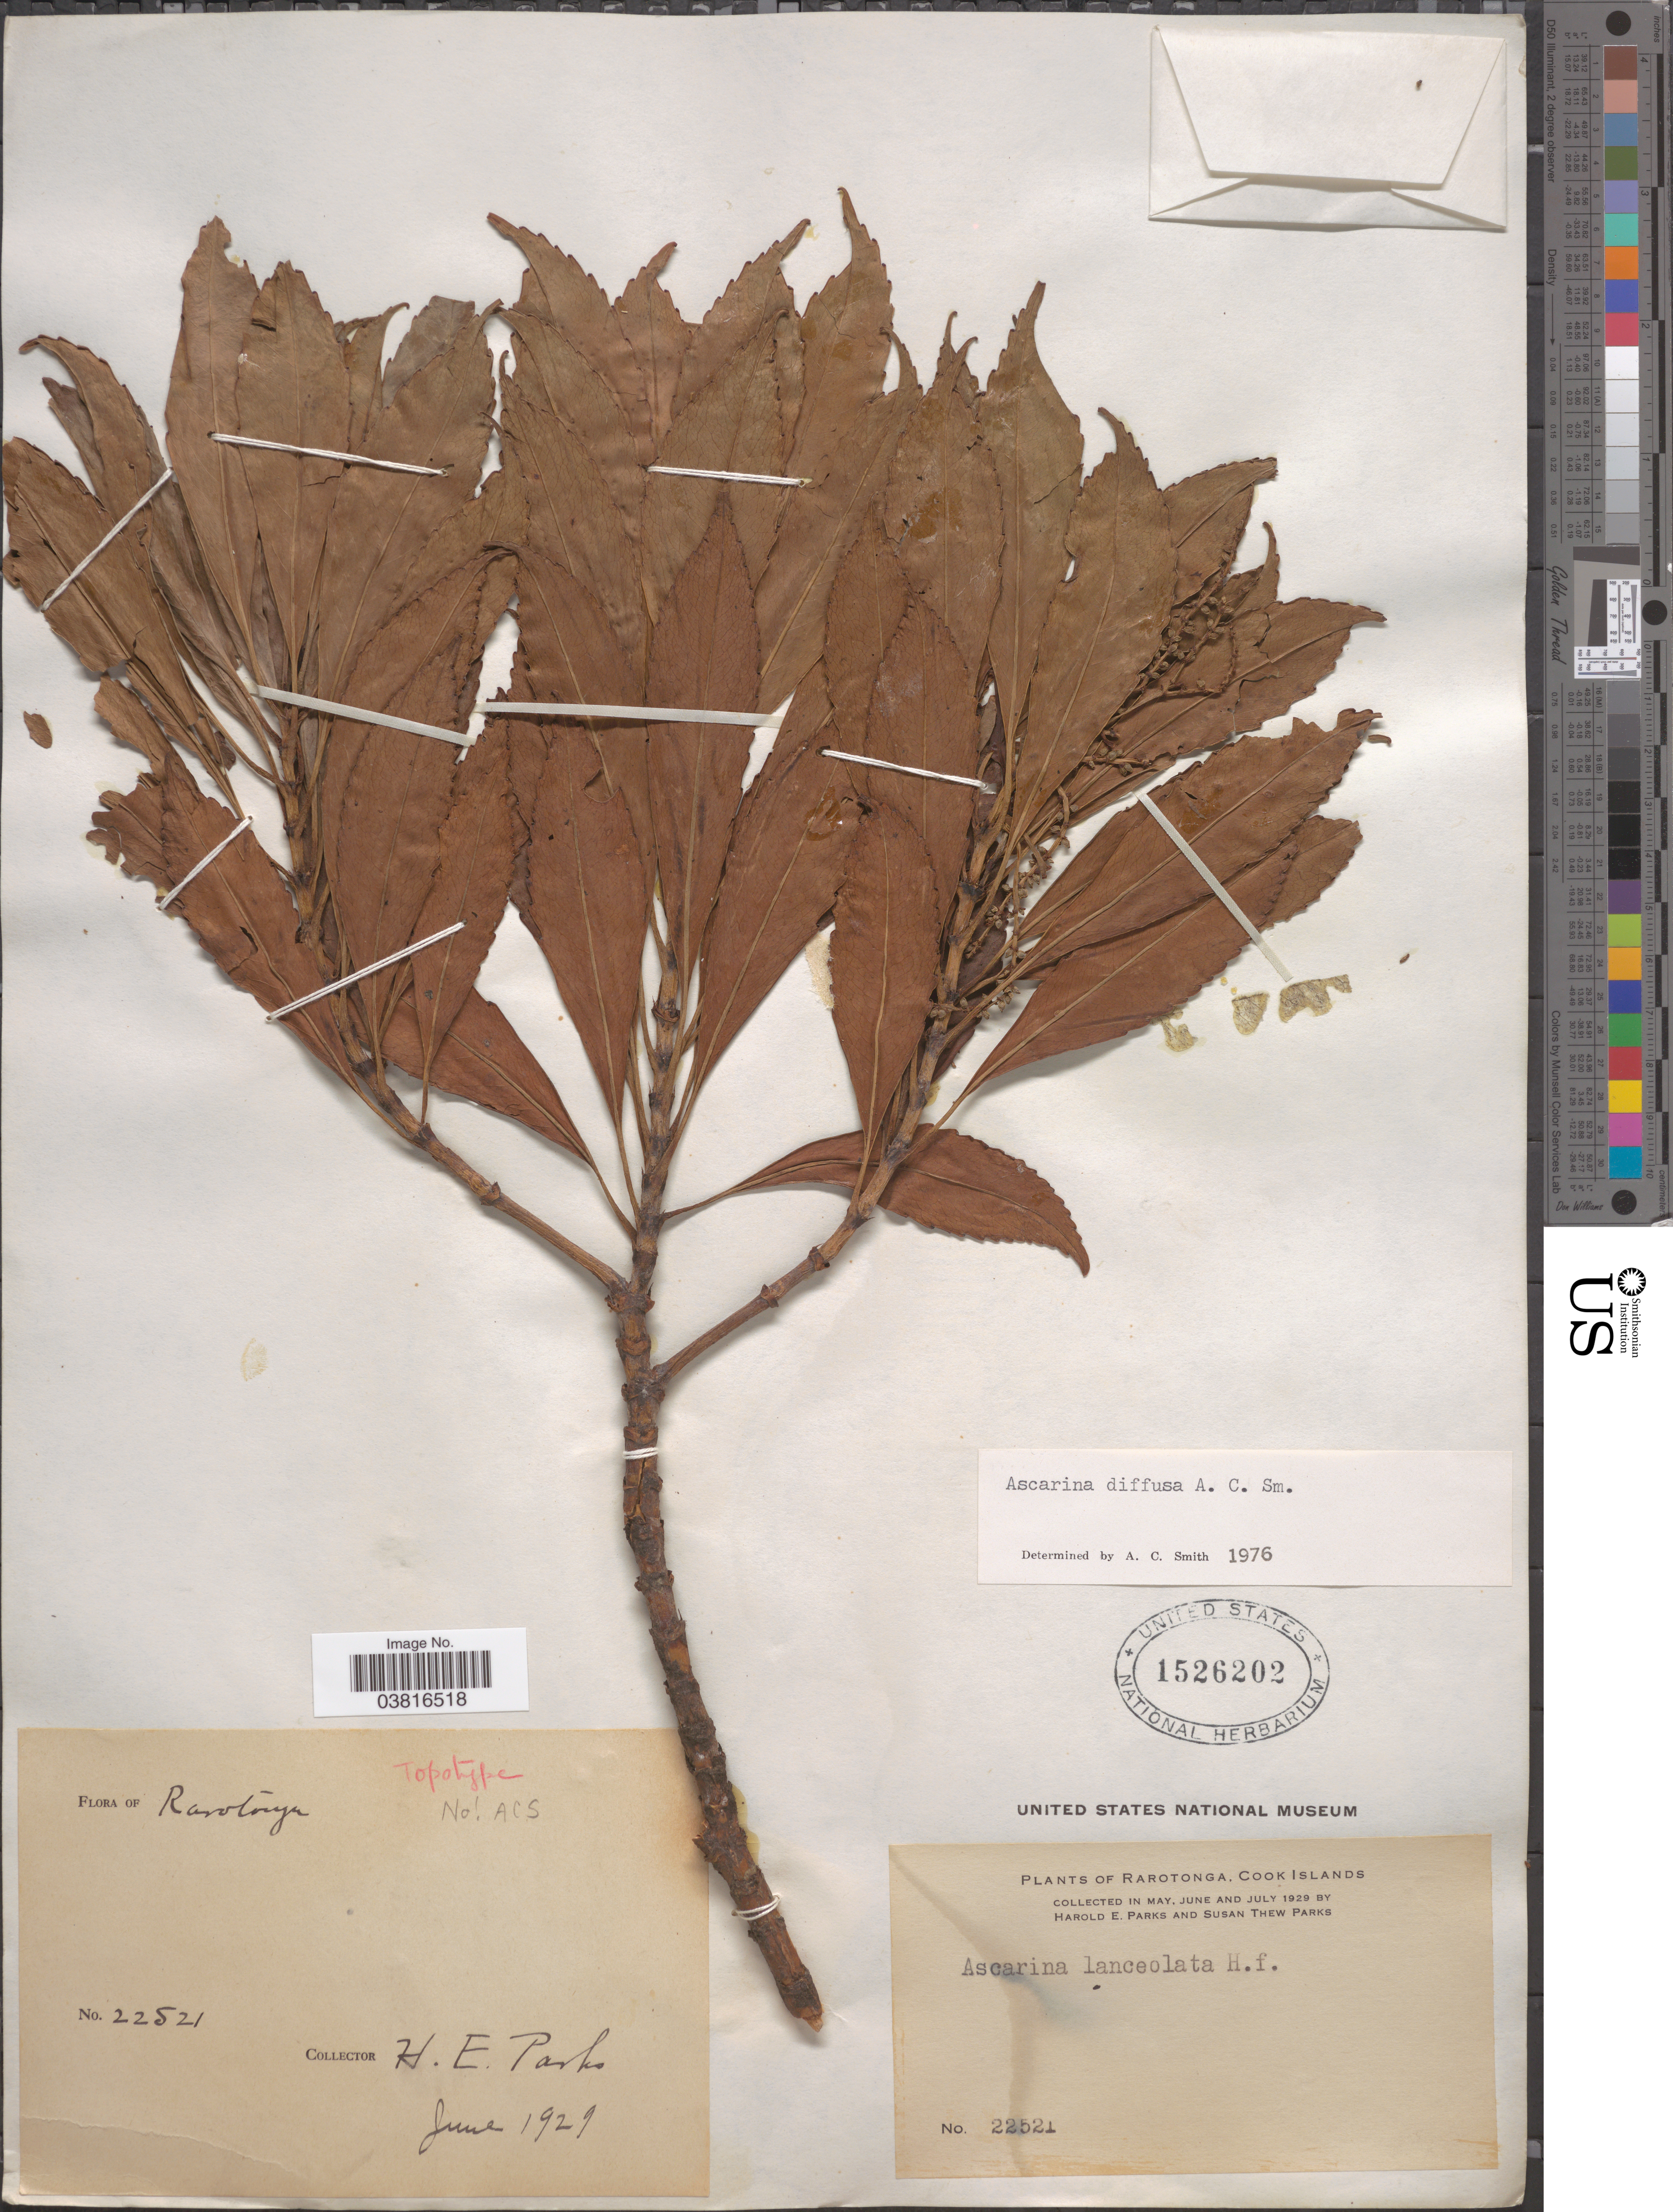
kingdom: Plantae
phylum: Tracheophyta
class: Magnoliopsida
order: Chloranthales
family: Chloranthaceae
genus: Ascarina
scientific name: Ascarina diffusa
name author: A.C. Sm.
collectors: H. E. Parks & S. Parks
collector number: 22521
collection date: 1929-06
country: Cook Islands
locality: Rarotonga.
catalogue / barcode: US 1526202